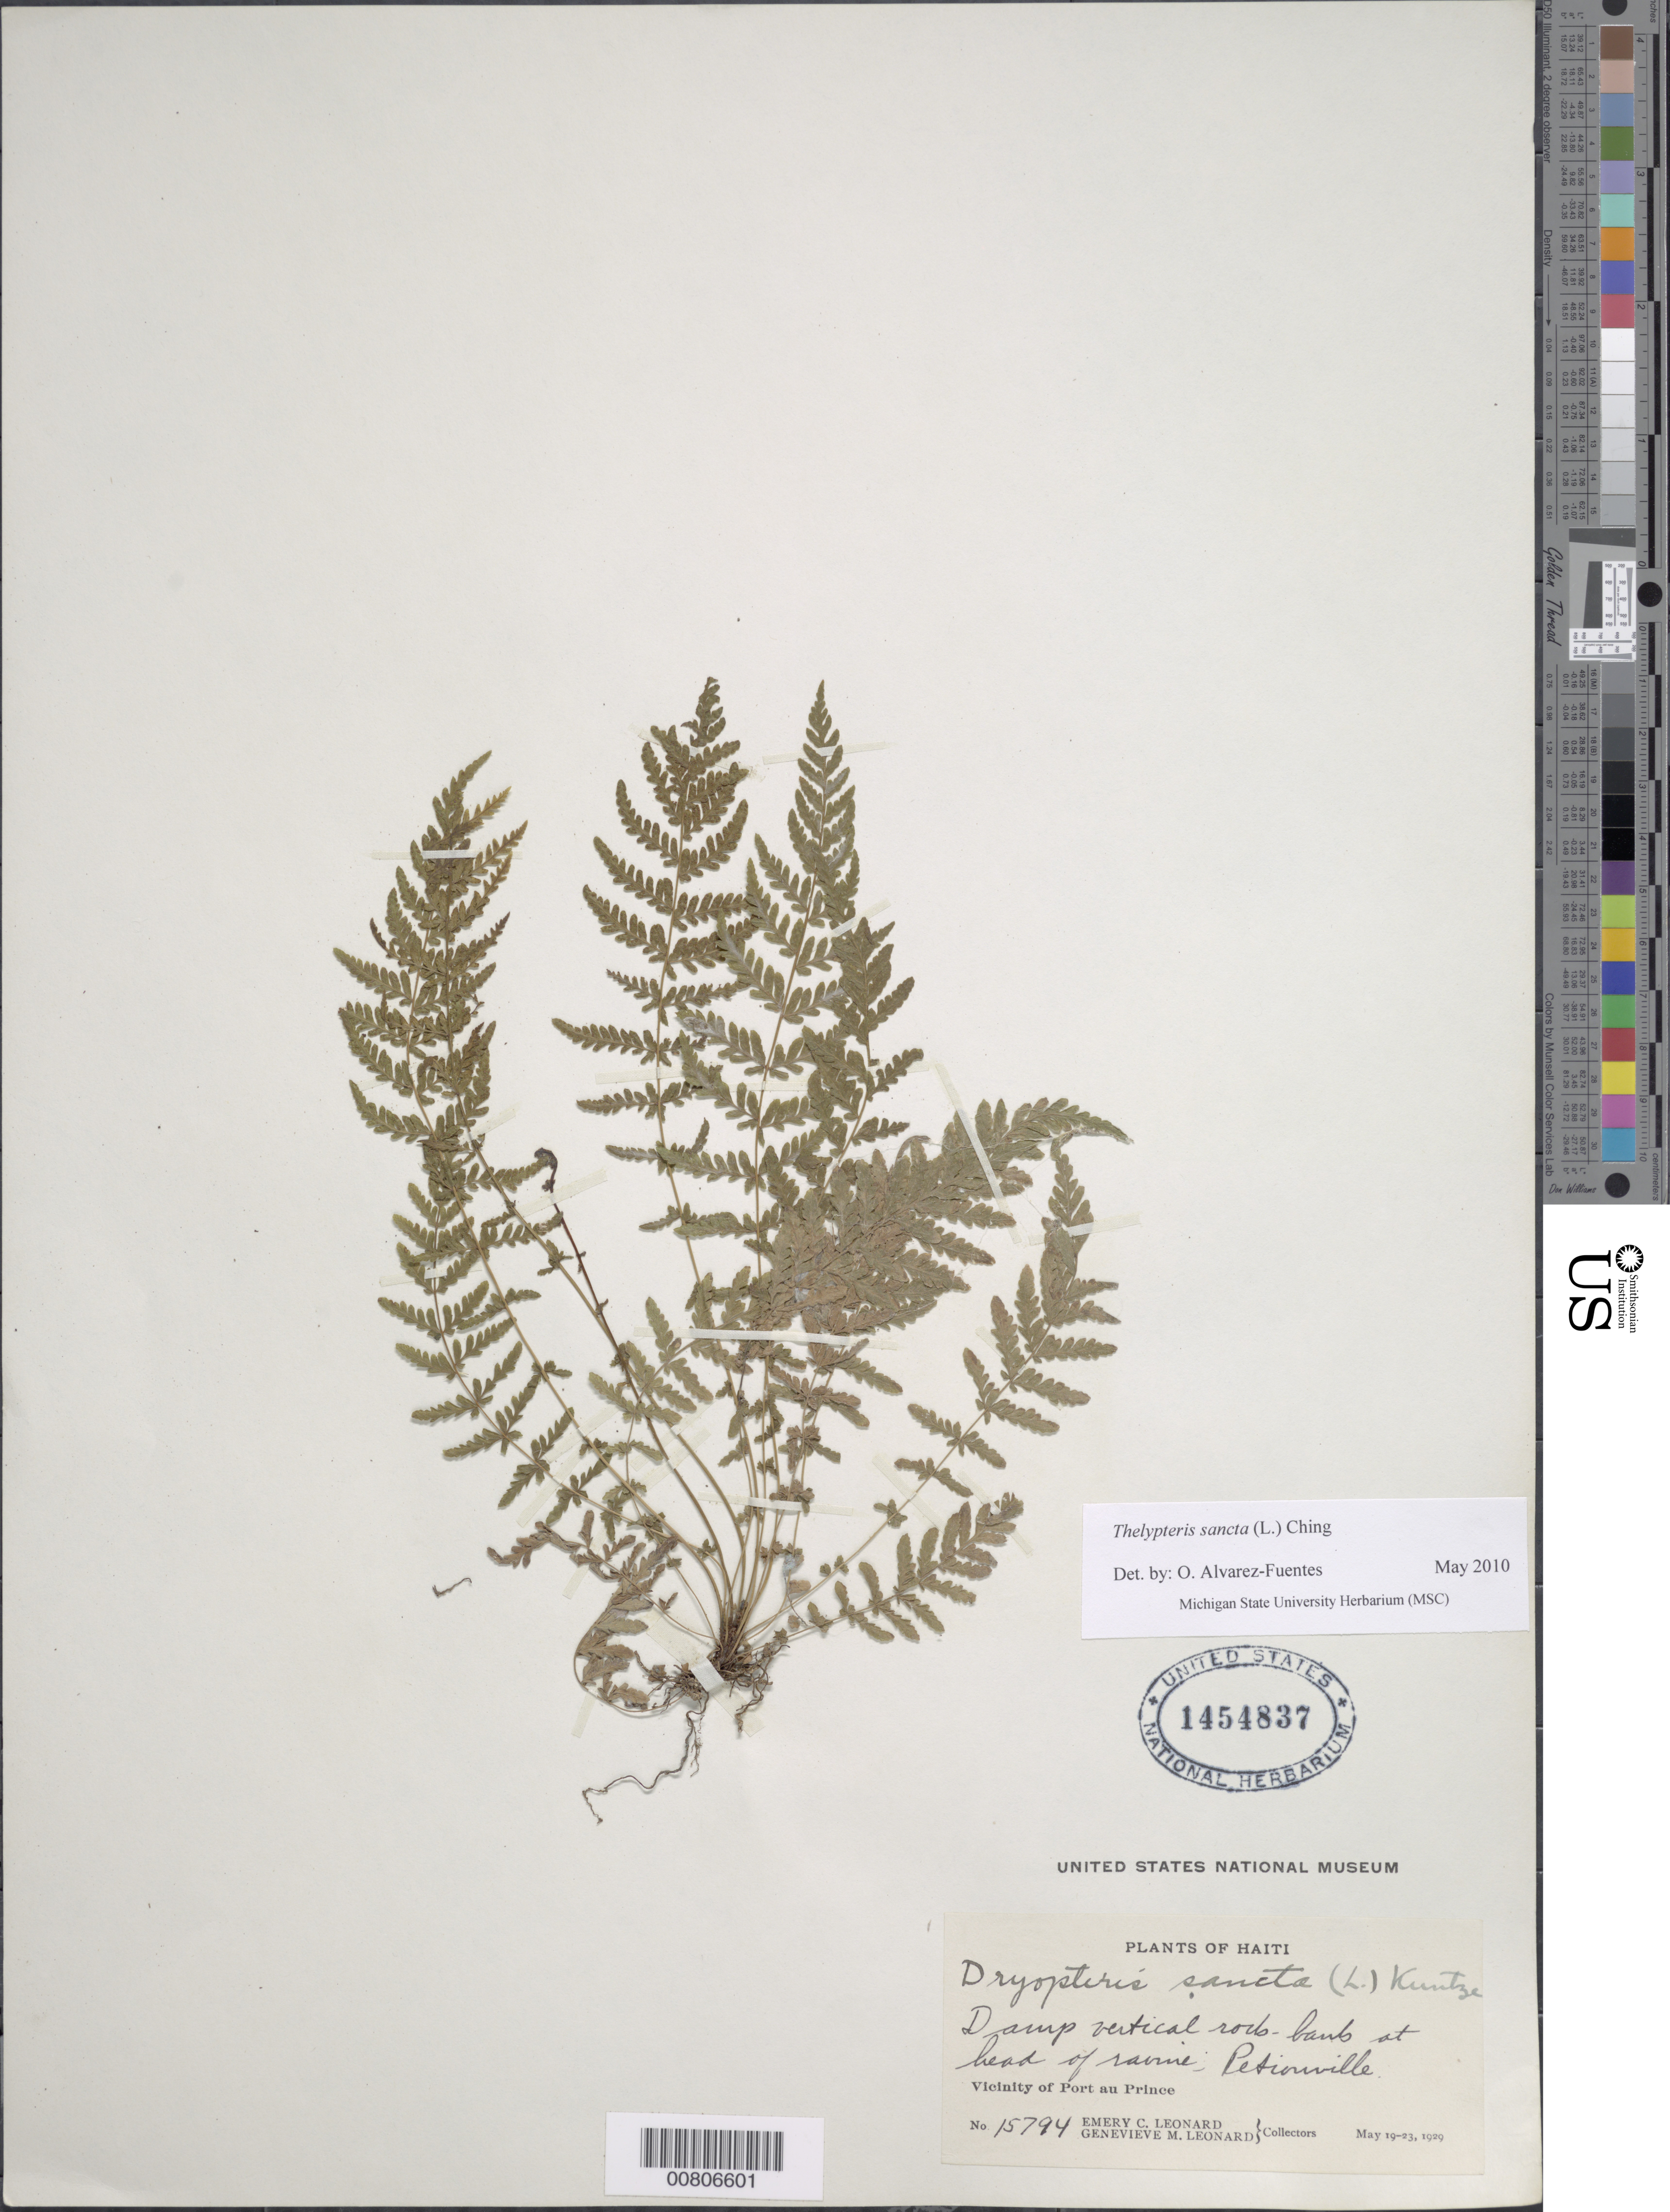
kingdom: Plantae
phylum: Tracheophyta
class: Polypodiopsida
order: Polypodiales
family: Thelypteridaceae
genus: Amauropelta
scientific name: Amauropelta sancta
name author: (L.) Pic. Serm.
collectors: E. C. Leonard & G. M. Leonard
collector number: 15794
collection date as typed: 19 May 1929 23 May 1929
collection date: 1929-05-19/1929-05-23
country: Haiti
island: Hispaniola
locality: Port au Prince, Pétionville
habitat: Damp vertical rock bank at head of ravine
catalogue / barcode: US 1454837